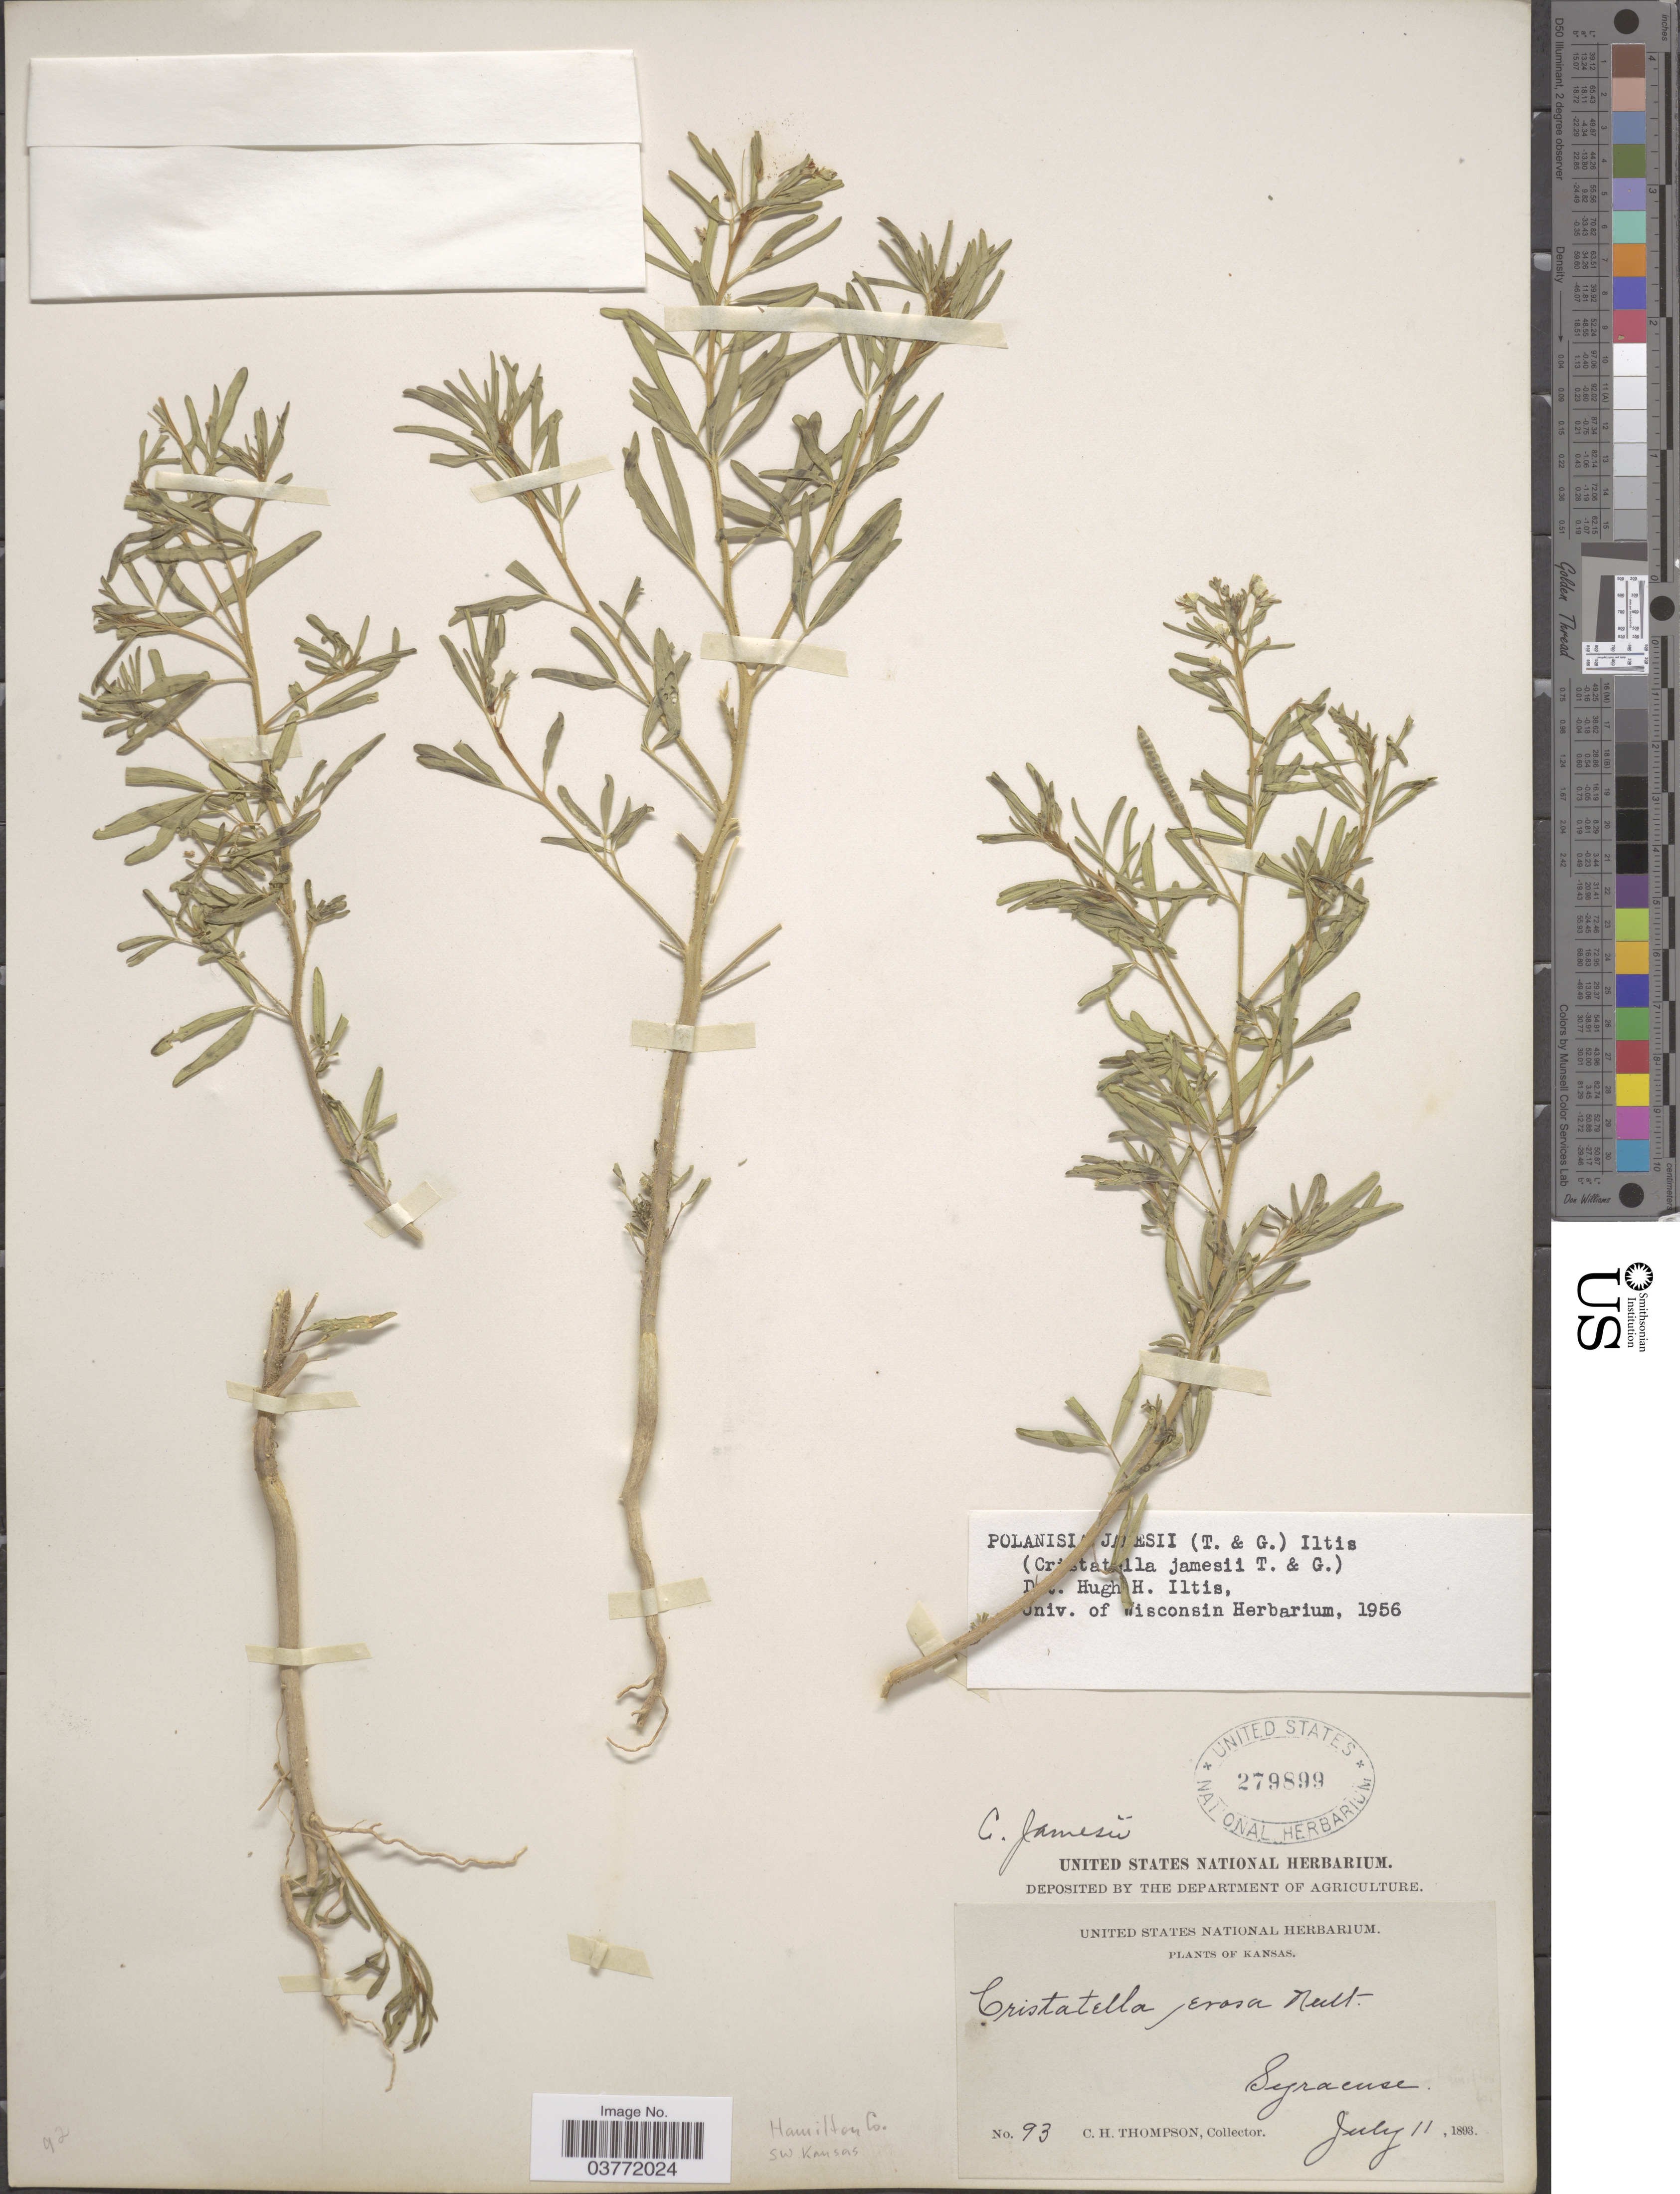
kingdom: Plantae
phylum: Tracheophyta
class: Magnoliopsida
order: Brassicales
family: Cleomaceae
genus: Polanisia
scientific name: Polanisia jamesii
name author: (Torr. & A. Gray) Iltis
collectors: C. H. Thompson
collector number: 93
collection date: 1893-07-11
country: United States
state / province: Kansas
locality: Syracuse. Hamilton Co. SW. Kansas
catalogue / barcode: US 279899